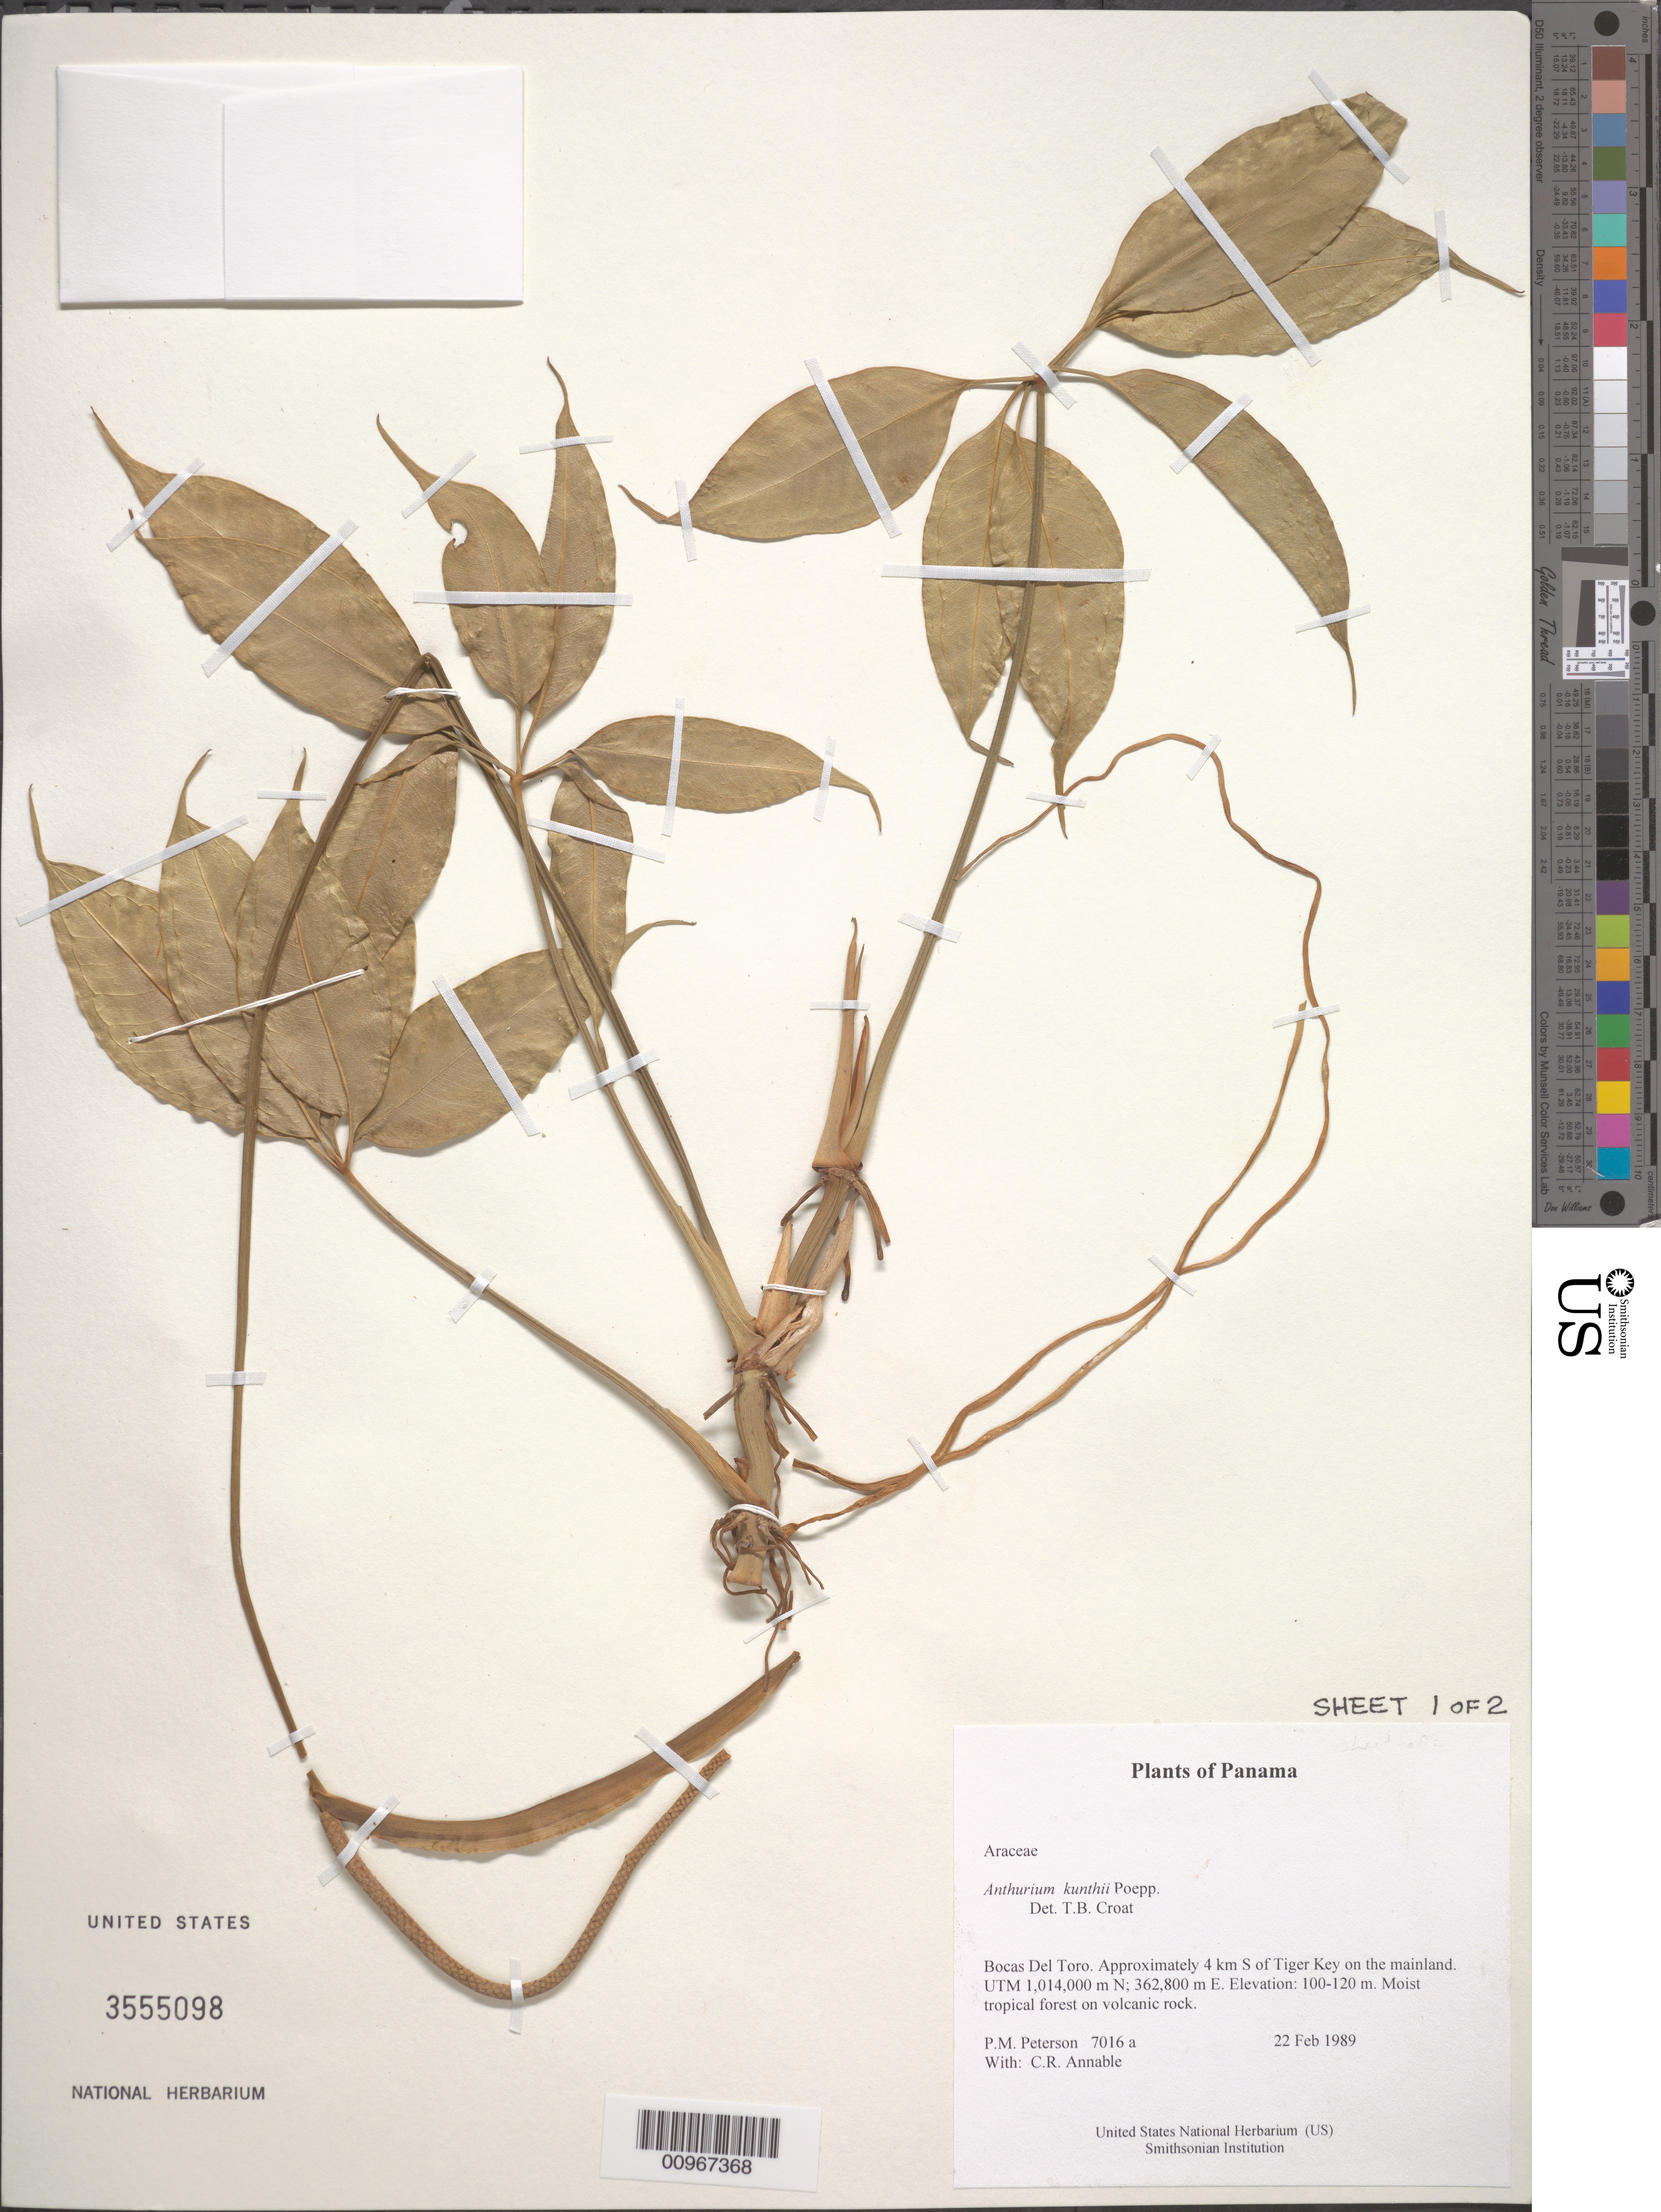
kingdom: Plantae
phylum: Tracheophyta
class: Liliopsida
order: Alismatales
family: Araceae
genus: Anthurium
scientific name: Anthurium kunthii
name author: Poepp.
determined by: Croat, Thomas B., Missouri Botanical Garden (MO)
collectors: P. M. Peterson & C. R. Annable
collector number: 07016 a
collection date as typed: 22 Feb 1989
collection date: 1989-02-22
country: Panama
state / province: Bocas del Toro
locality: Approximately 4 km S of Tiger Key on the mainland. UTM 1,014,000 m N; 362,800 m E.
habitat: Moist tropical forest on volcanic rock.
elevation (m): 100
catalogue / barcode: US 3555098